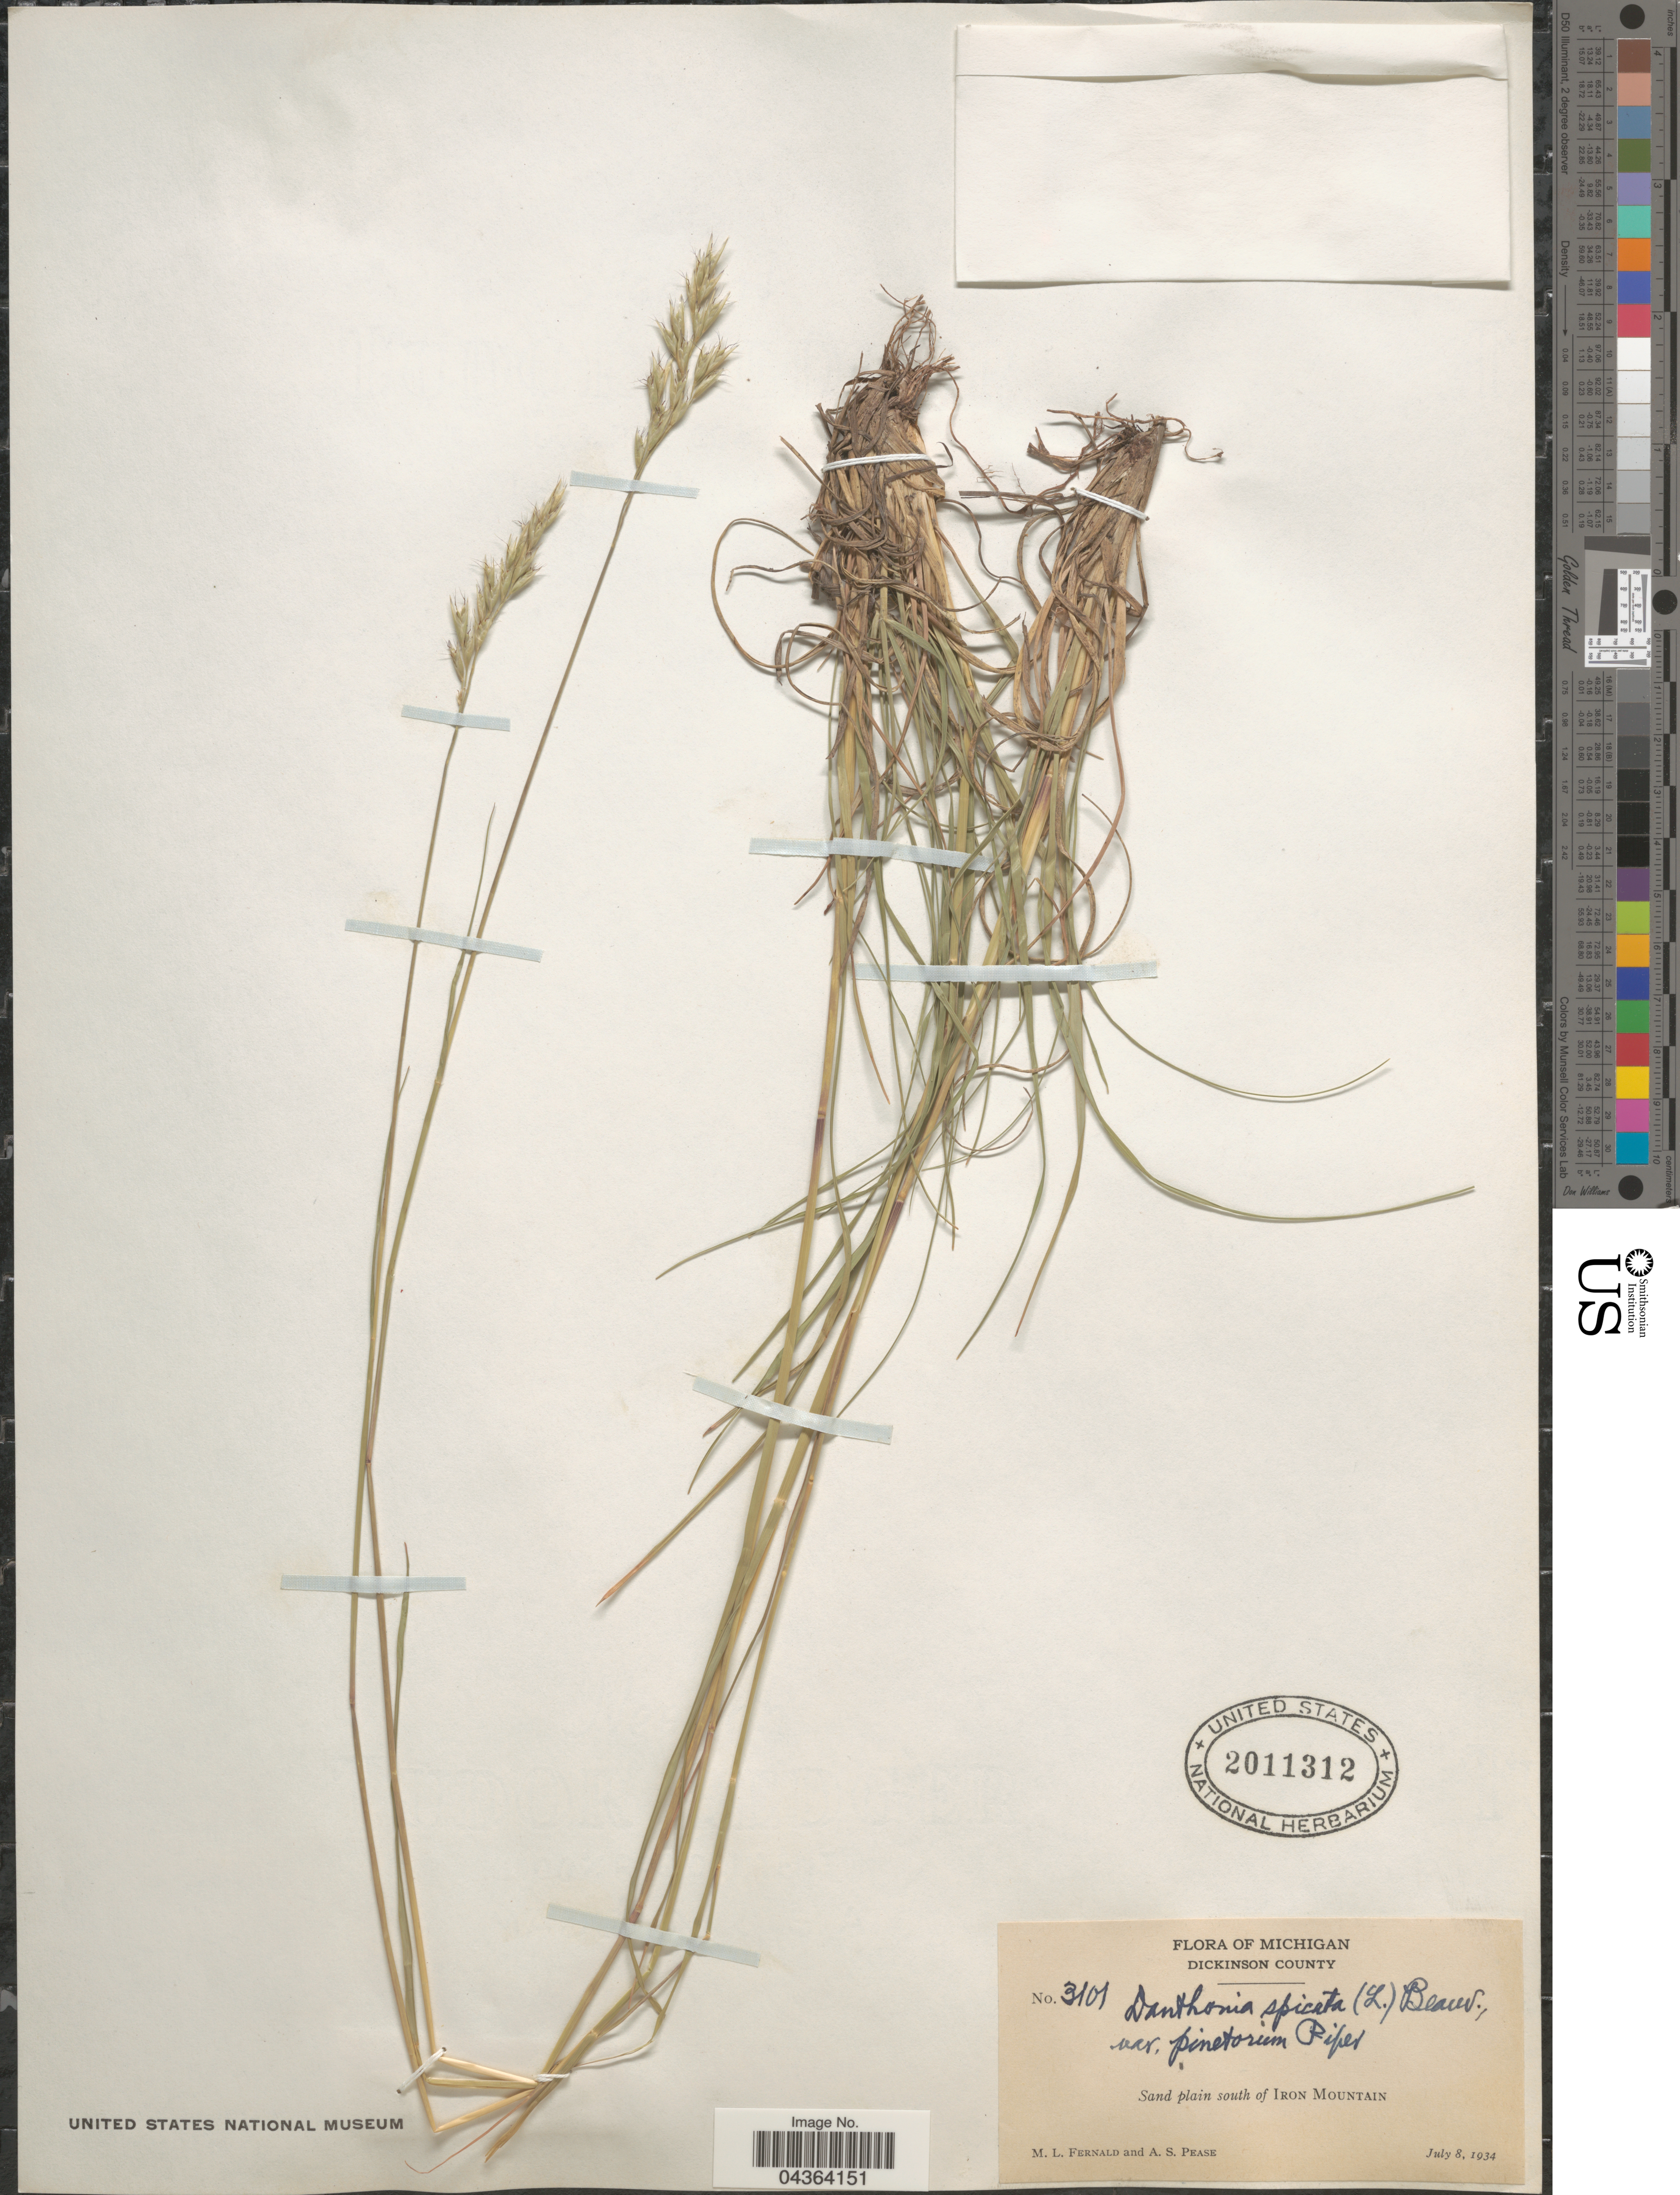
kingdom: Plantae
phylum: Tracheophyta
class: Liliopsida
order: Poales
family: Poaceae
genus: Danthonia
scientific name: Danthonia spicata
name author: (L.) P. Beauv. ex Roem. & Schult.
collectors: M. L. Fernald & A. S. Pease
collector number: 3101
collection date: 1934-07-08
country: United States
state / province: Michigan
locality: Dickinson County. Sand plain south of Iron Mountain.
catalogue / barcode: US 2011312